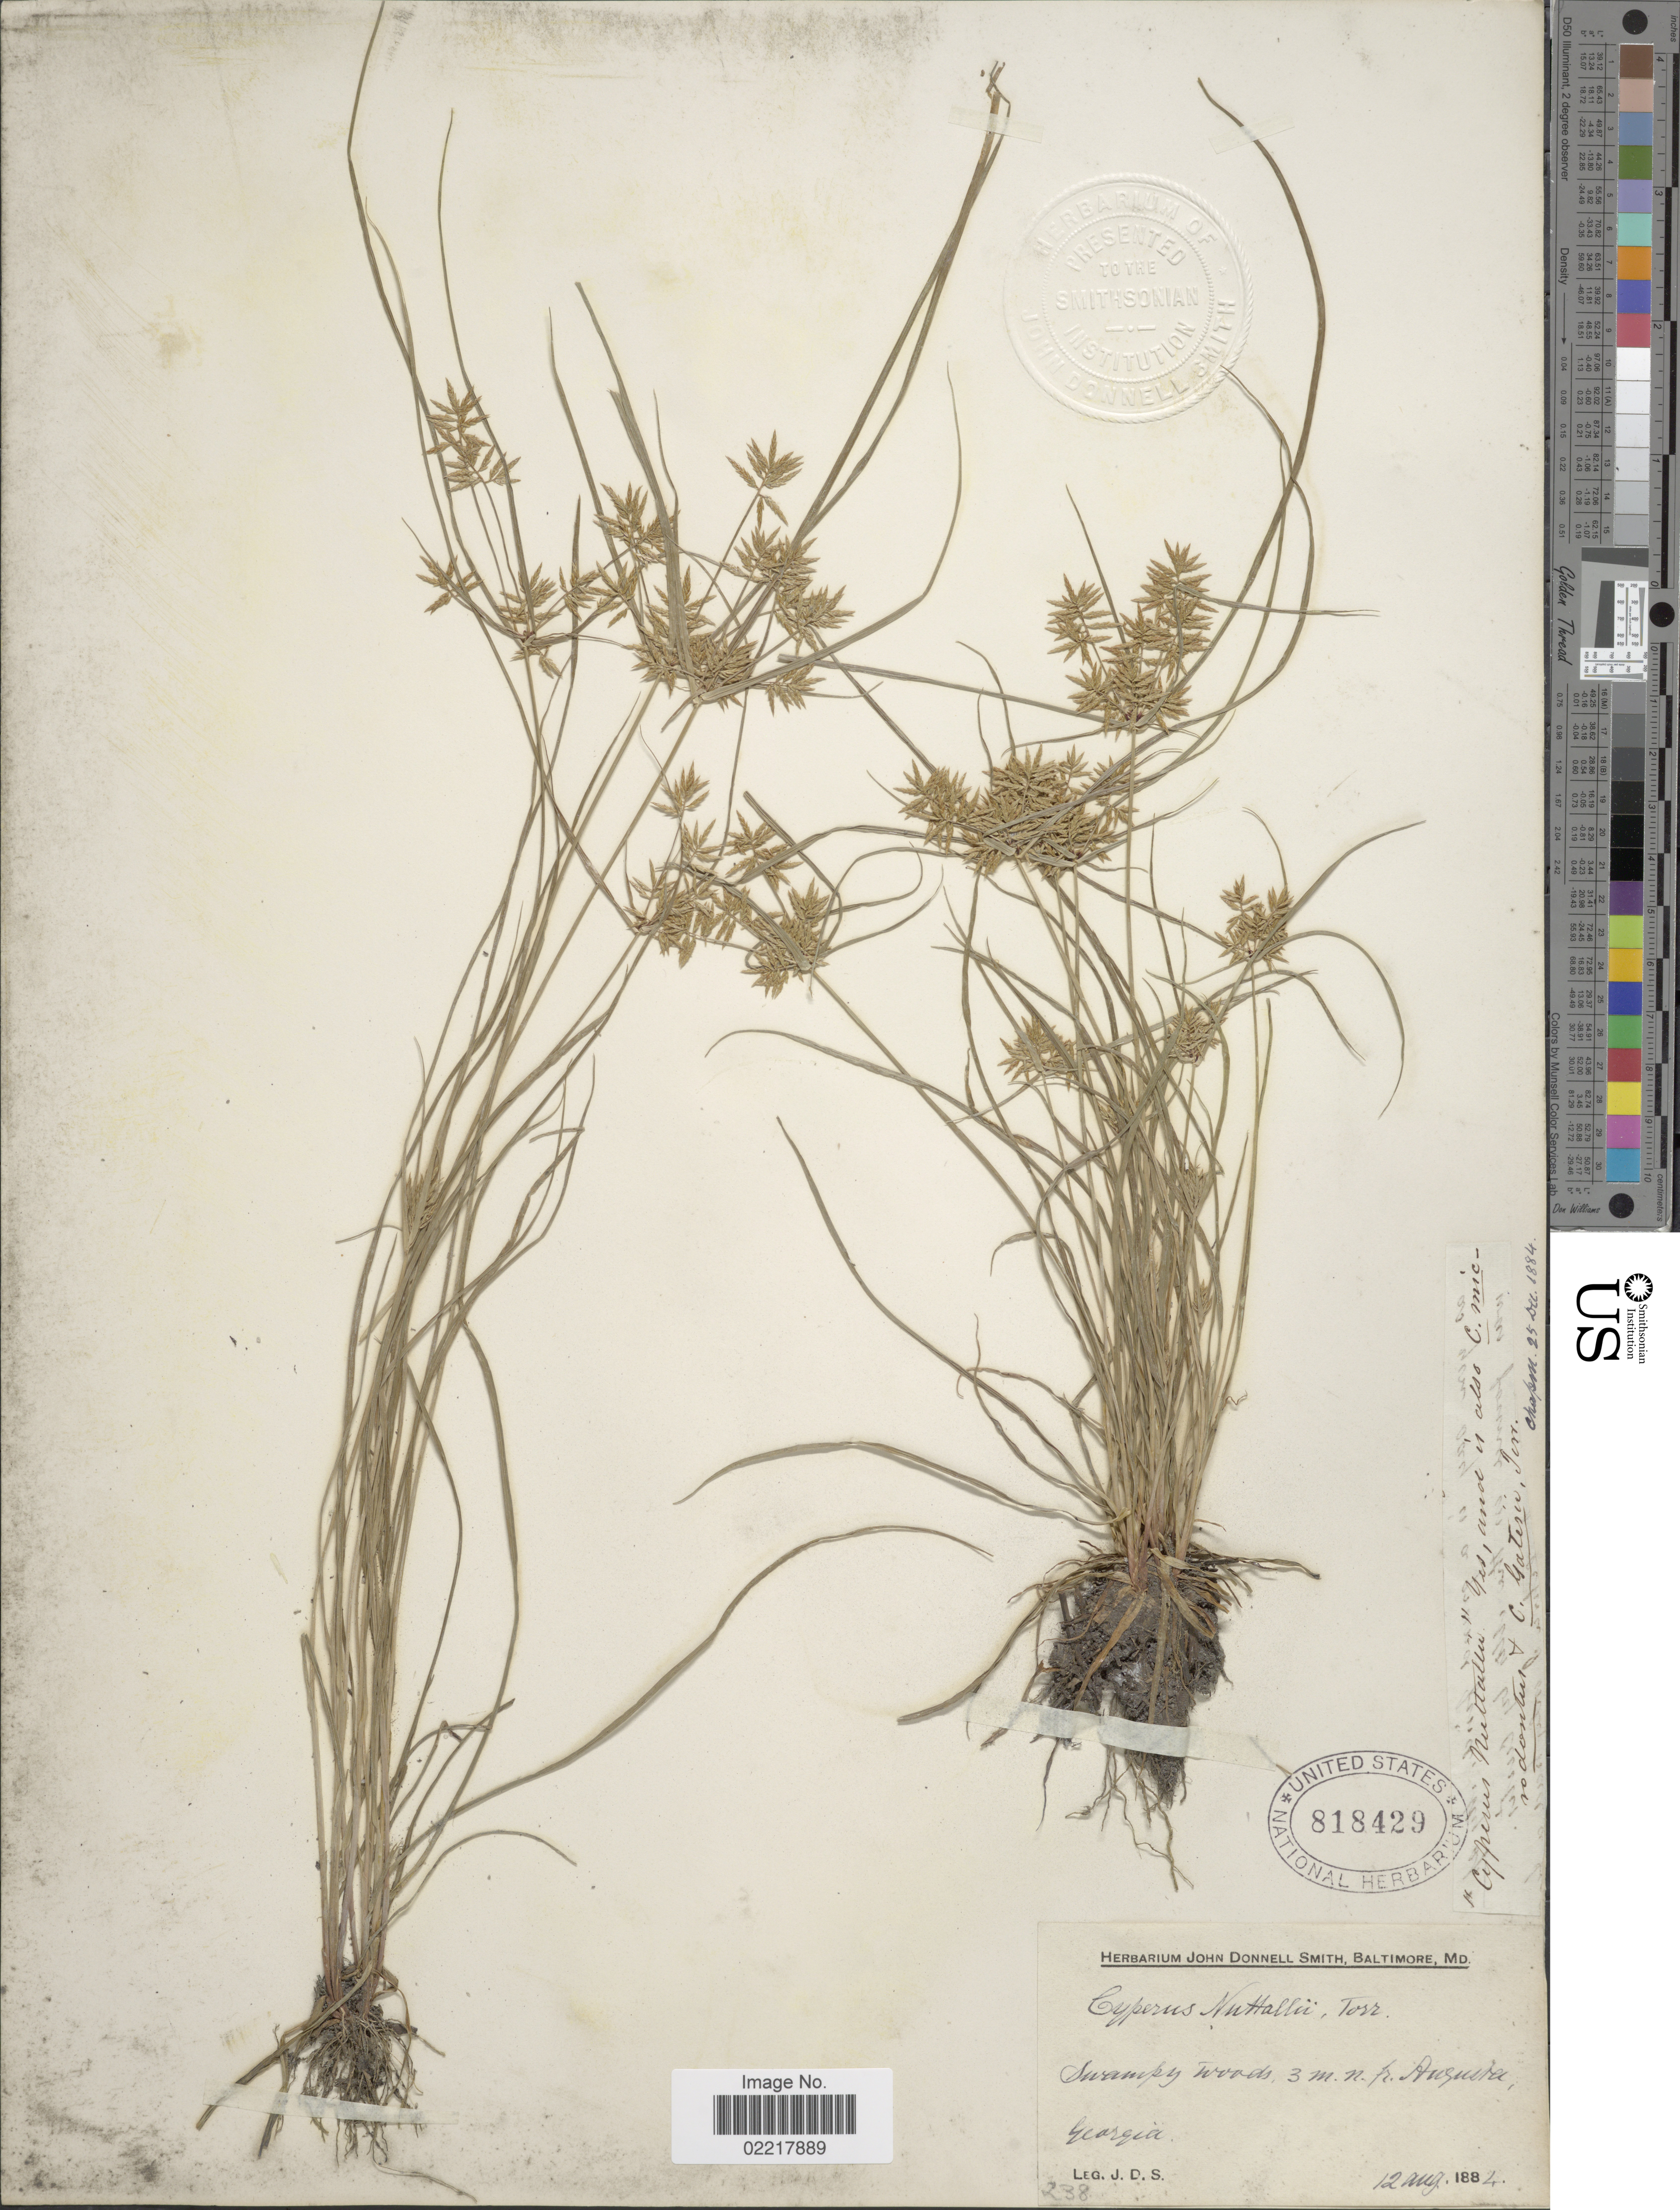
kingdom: Plantae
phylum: Tracheophyta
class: Liliopsida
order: Poales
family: Cyperaceae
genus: Cyperus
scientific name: Cyperus polystachyos var. texensis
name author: (Torr.) Fernald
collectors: J. Donnell Smith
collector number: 238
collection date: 1884-05-12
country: United States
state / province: Georgia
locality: Swampy woods, 3 m N fr Augusta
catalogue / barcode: US 818429